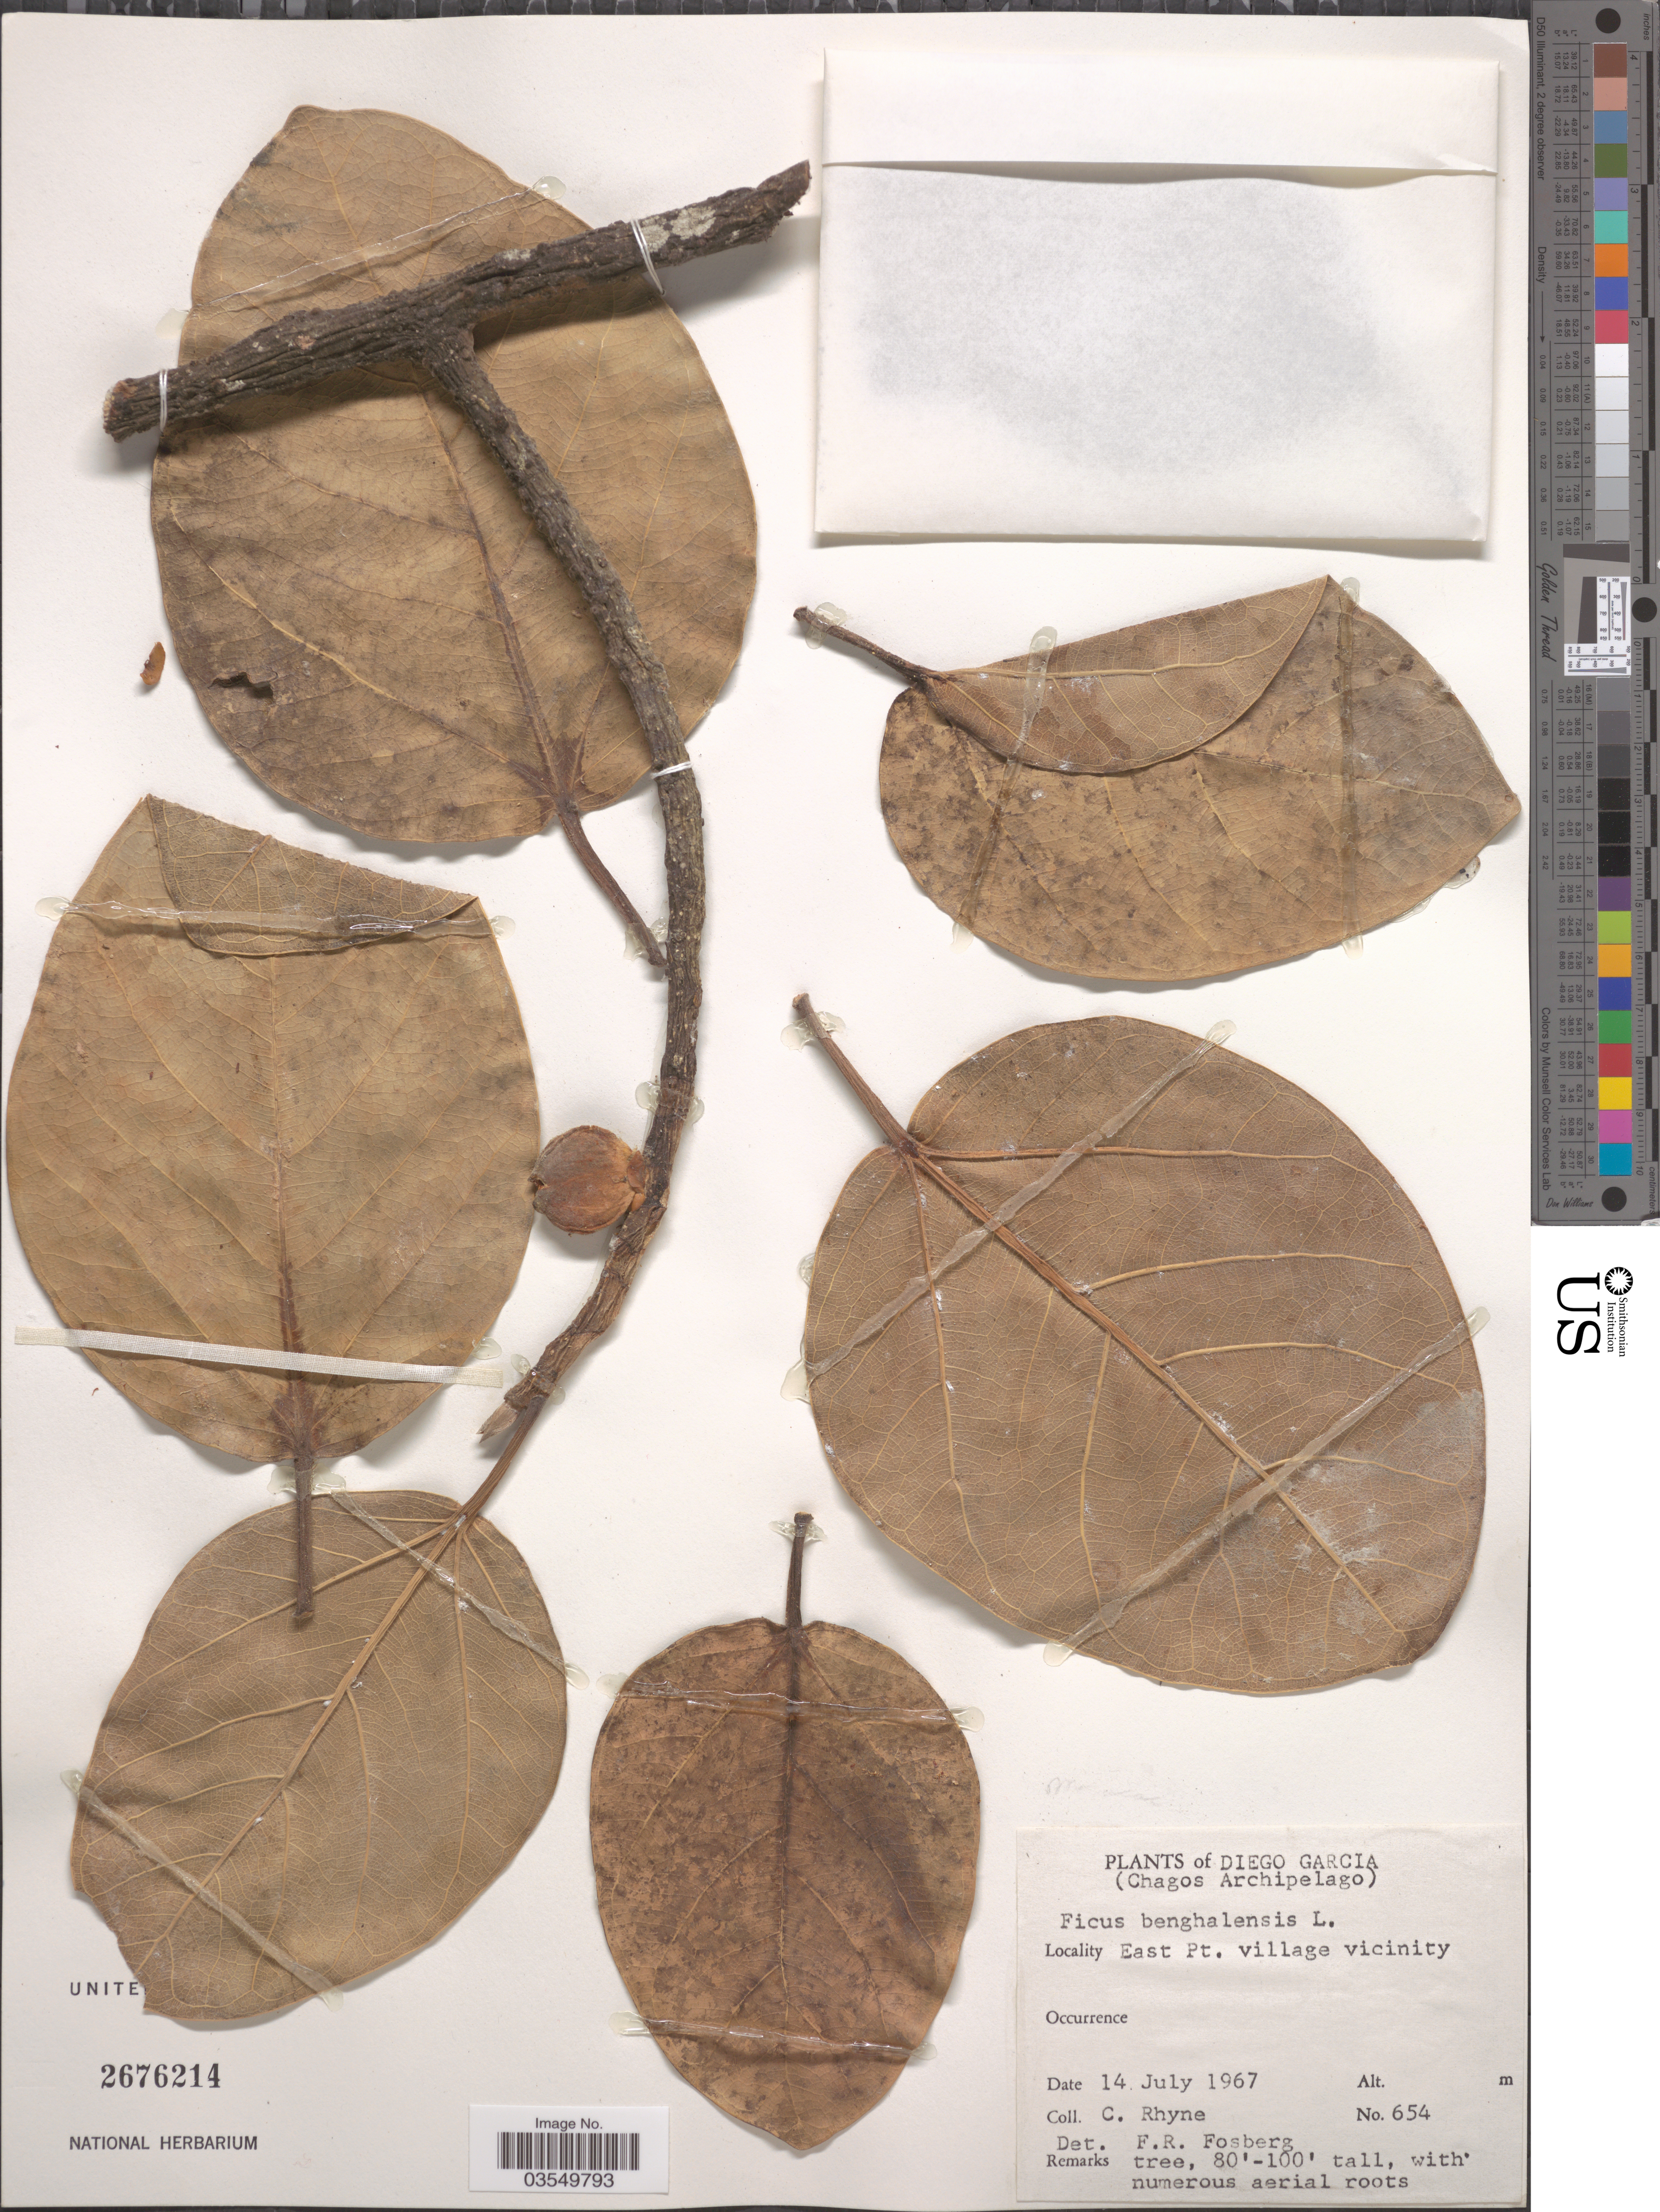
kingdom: Plantae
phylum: Tracheophyta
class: Magnoliopsida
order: Rosales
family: Moraceae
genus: Ficus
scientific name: Ficus benghalensis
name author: L.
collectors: C. Rhyne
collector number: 654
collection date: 1967-07-14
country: British Indian Ocean Territory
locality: Diego Garcia. (Chagos Archipelago). East Pt. village vicinity.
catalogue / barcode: US 2676214